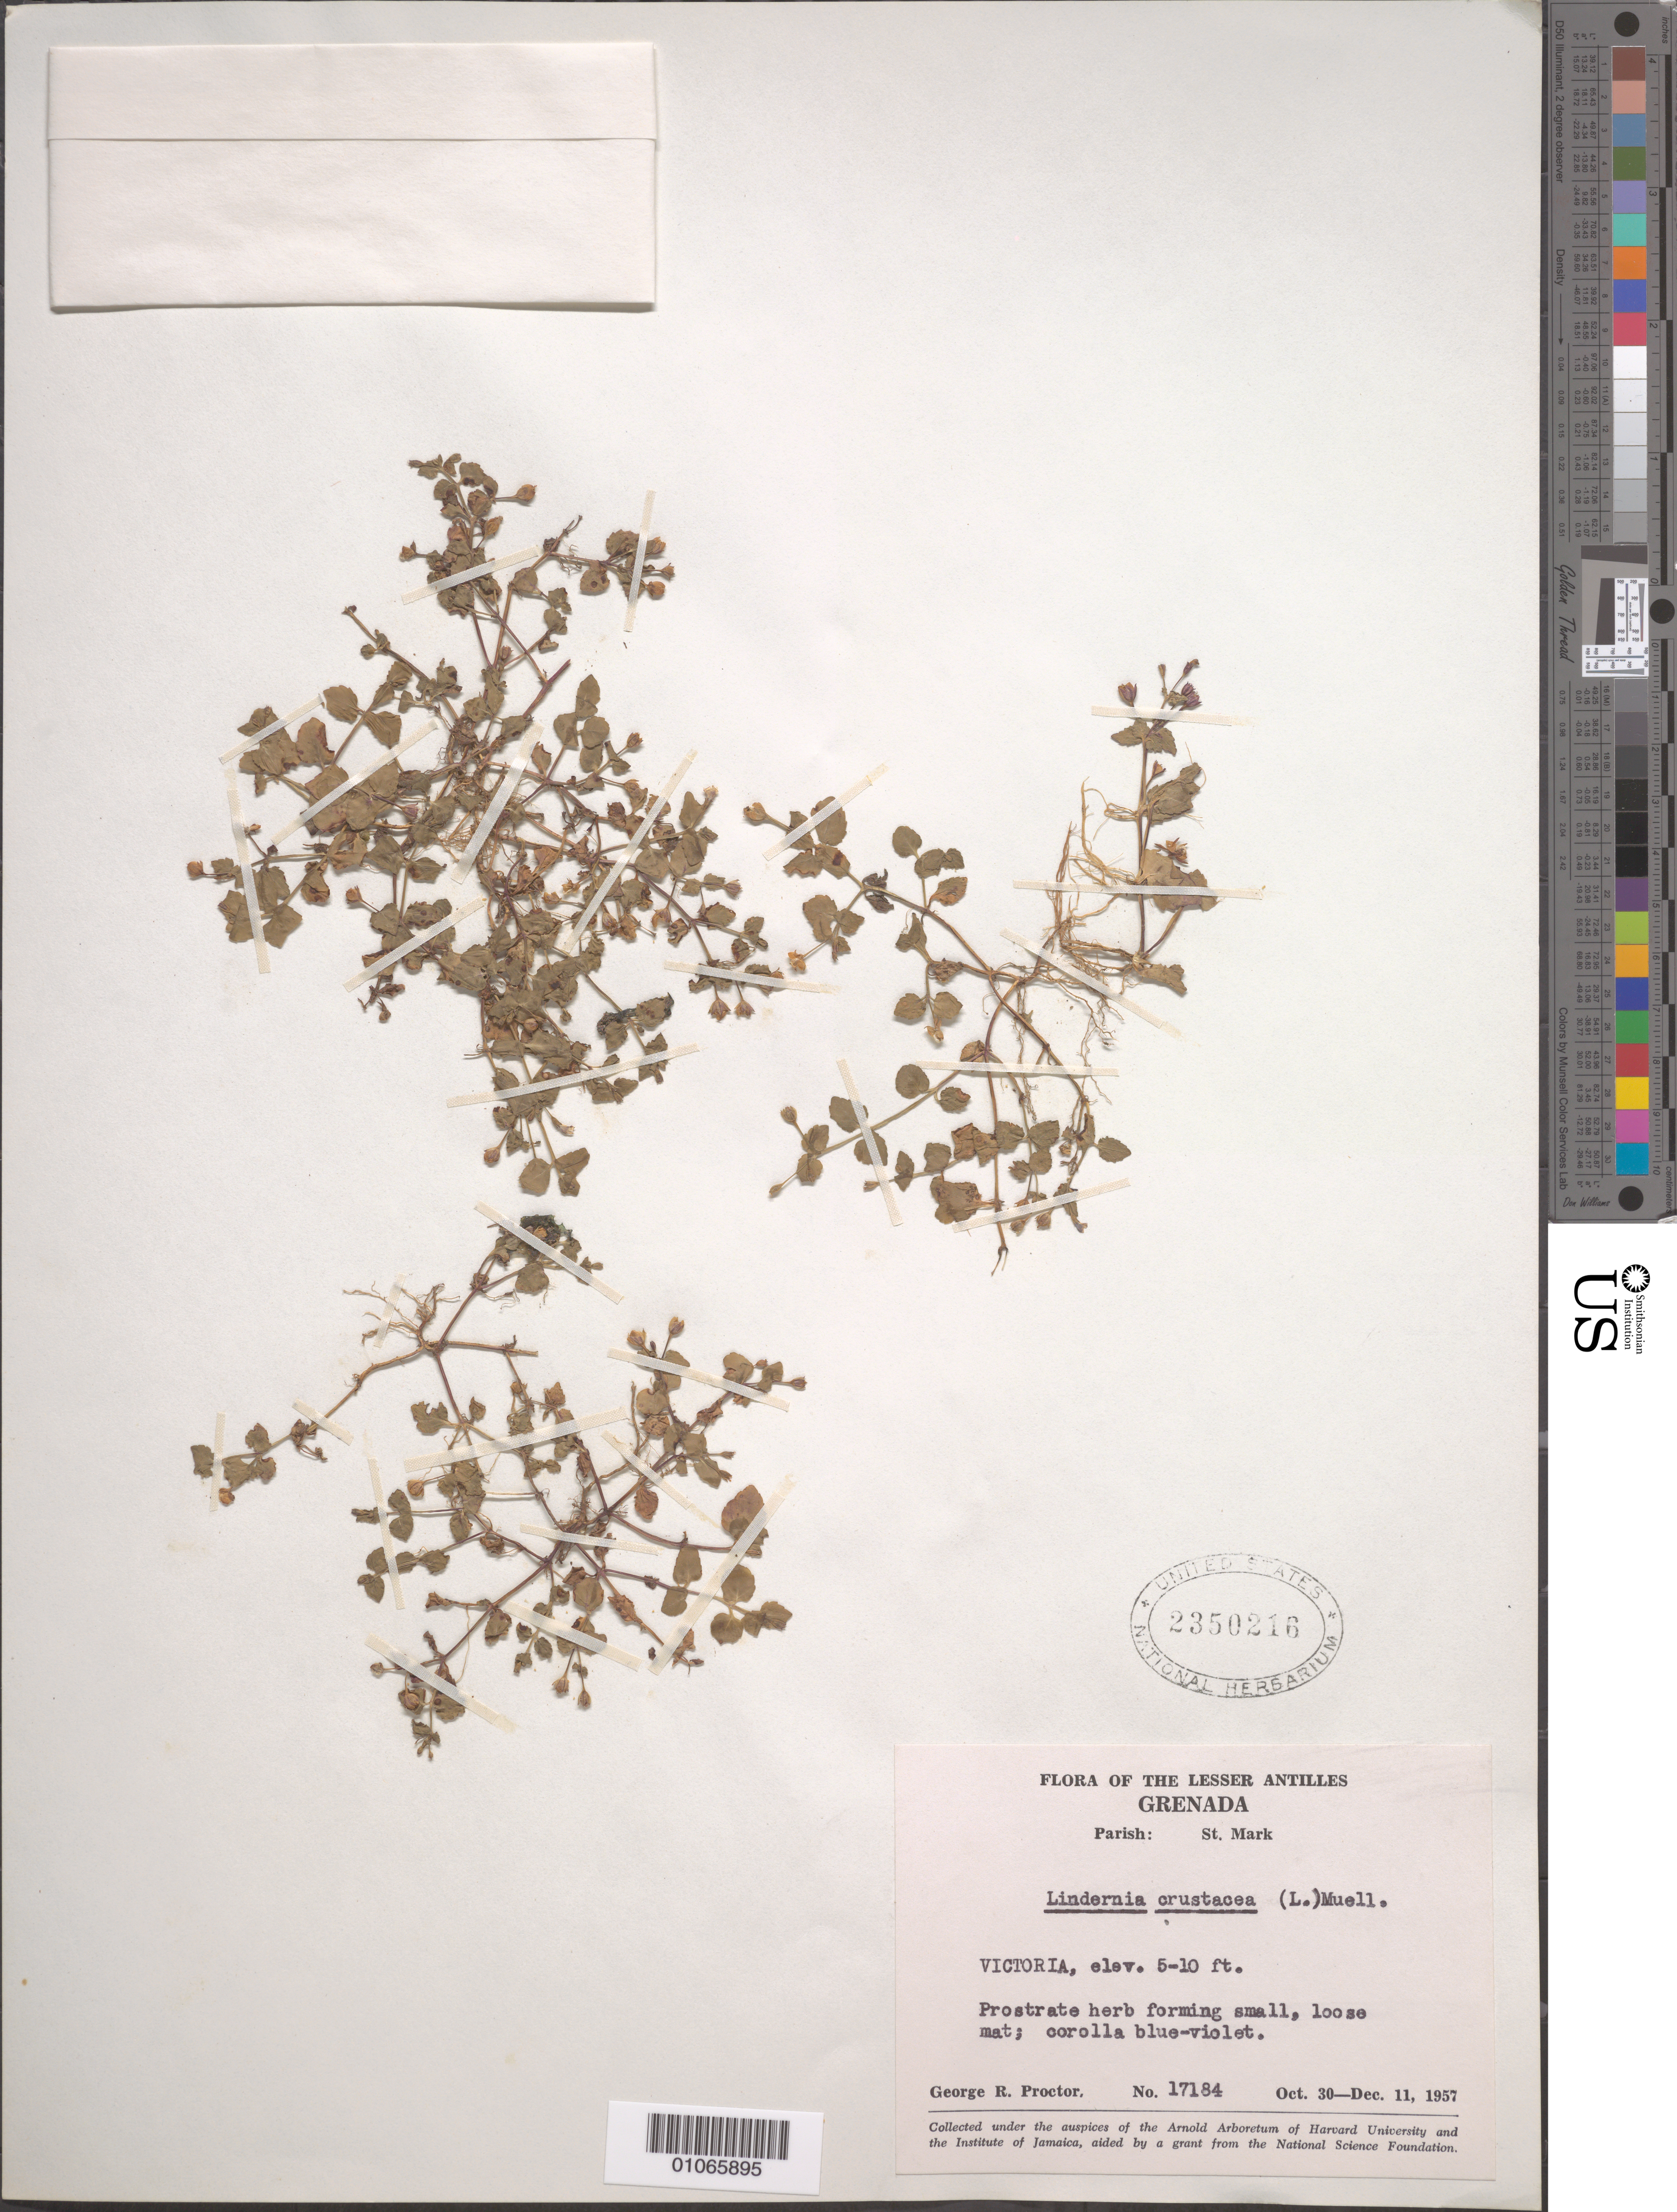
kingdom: Plantae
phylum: Tracheophyta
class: Magnoliopsida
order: Lamiales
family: Linderniaceae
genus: Lindernia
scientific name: Lindernia crustacea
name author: (L.) F. Muell.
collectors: G. R. Proctor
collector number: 17184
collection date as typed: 30 Oct 1956 to 11 Dec 1956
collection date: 1956-10-30/1956-12-11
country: Grenada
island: Grenada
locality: Victoria.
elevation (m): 2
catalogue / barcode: US 2350216